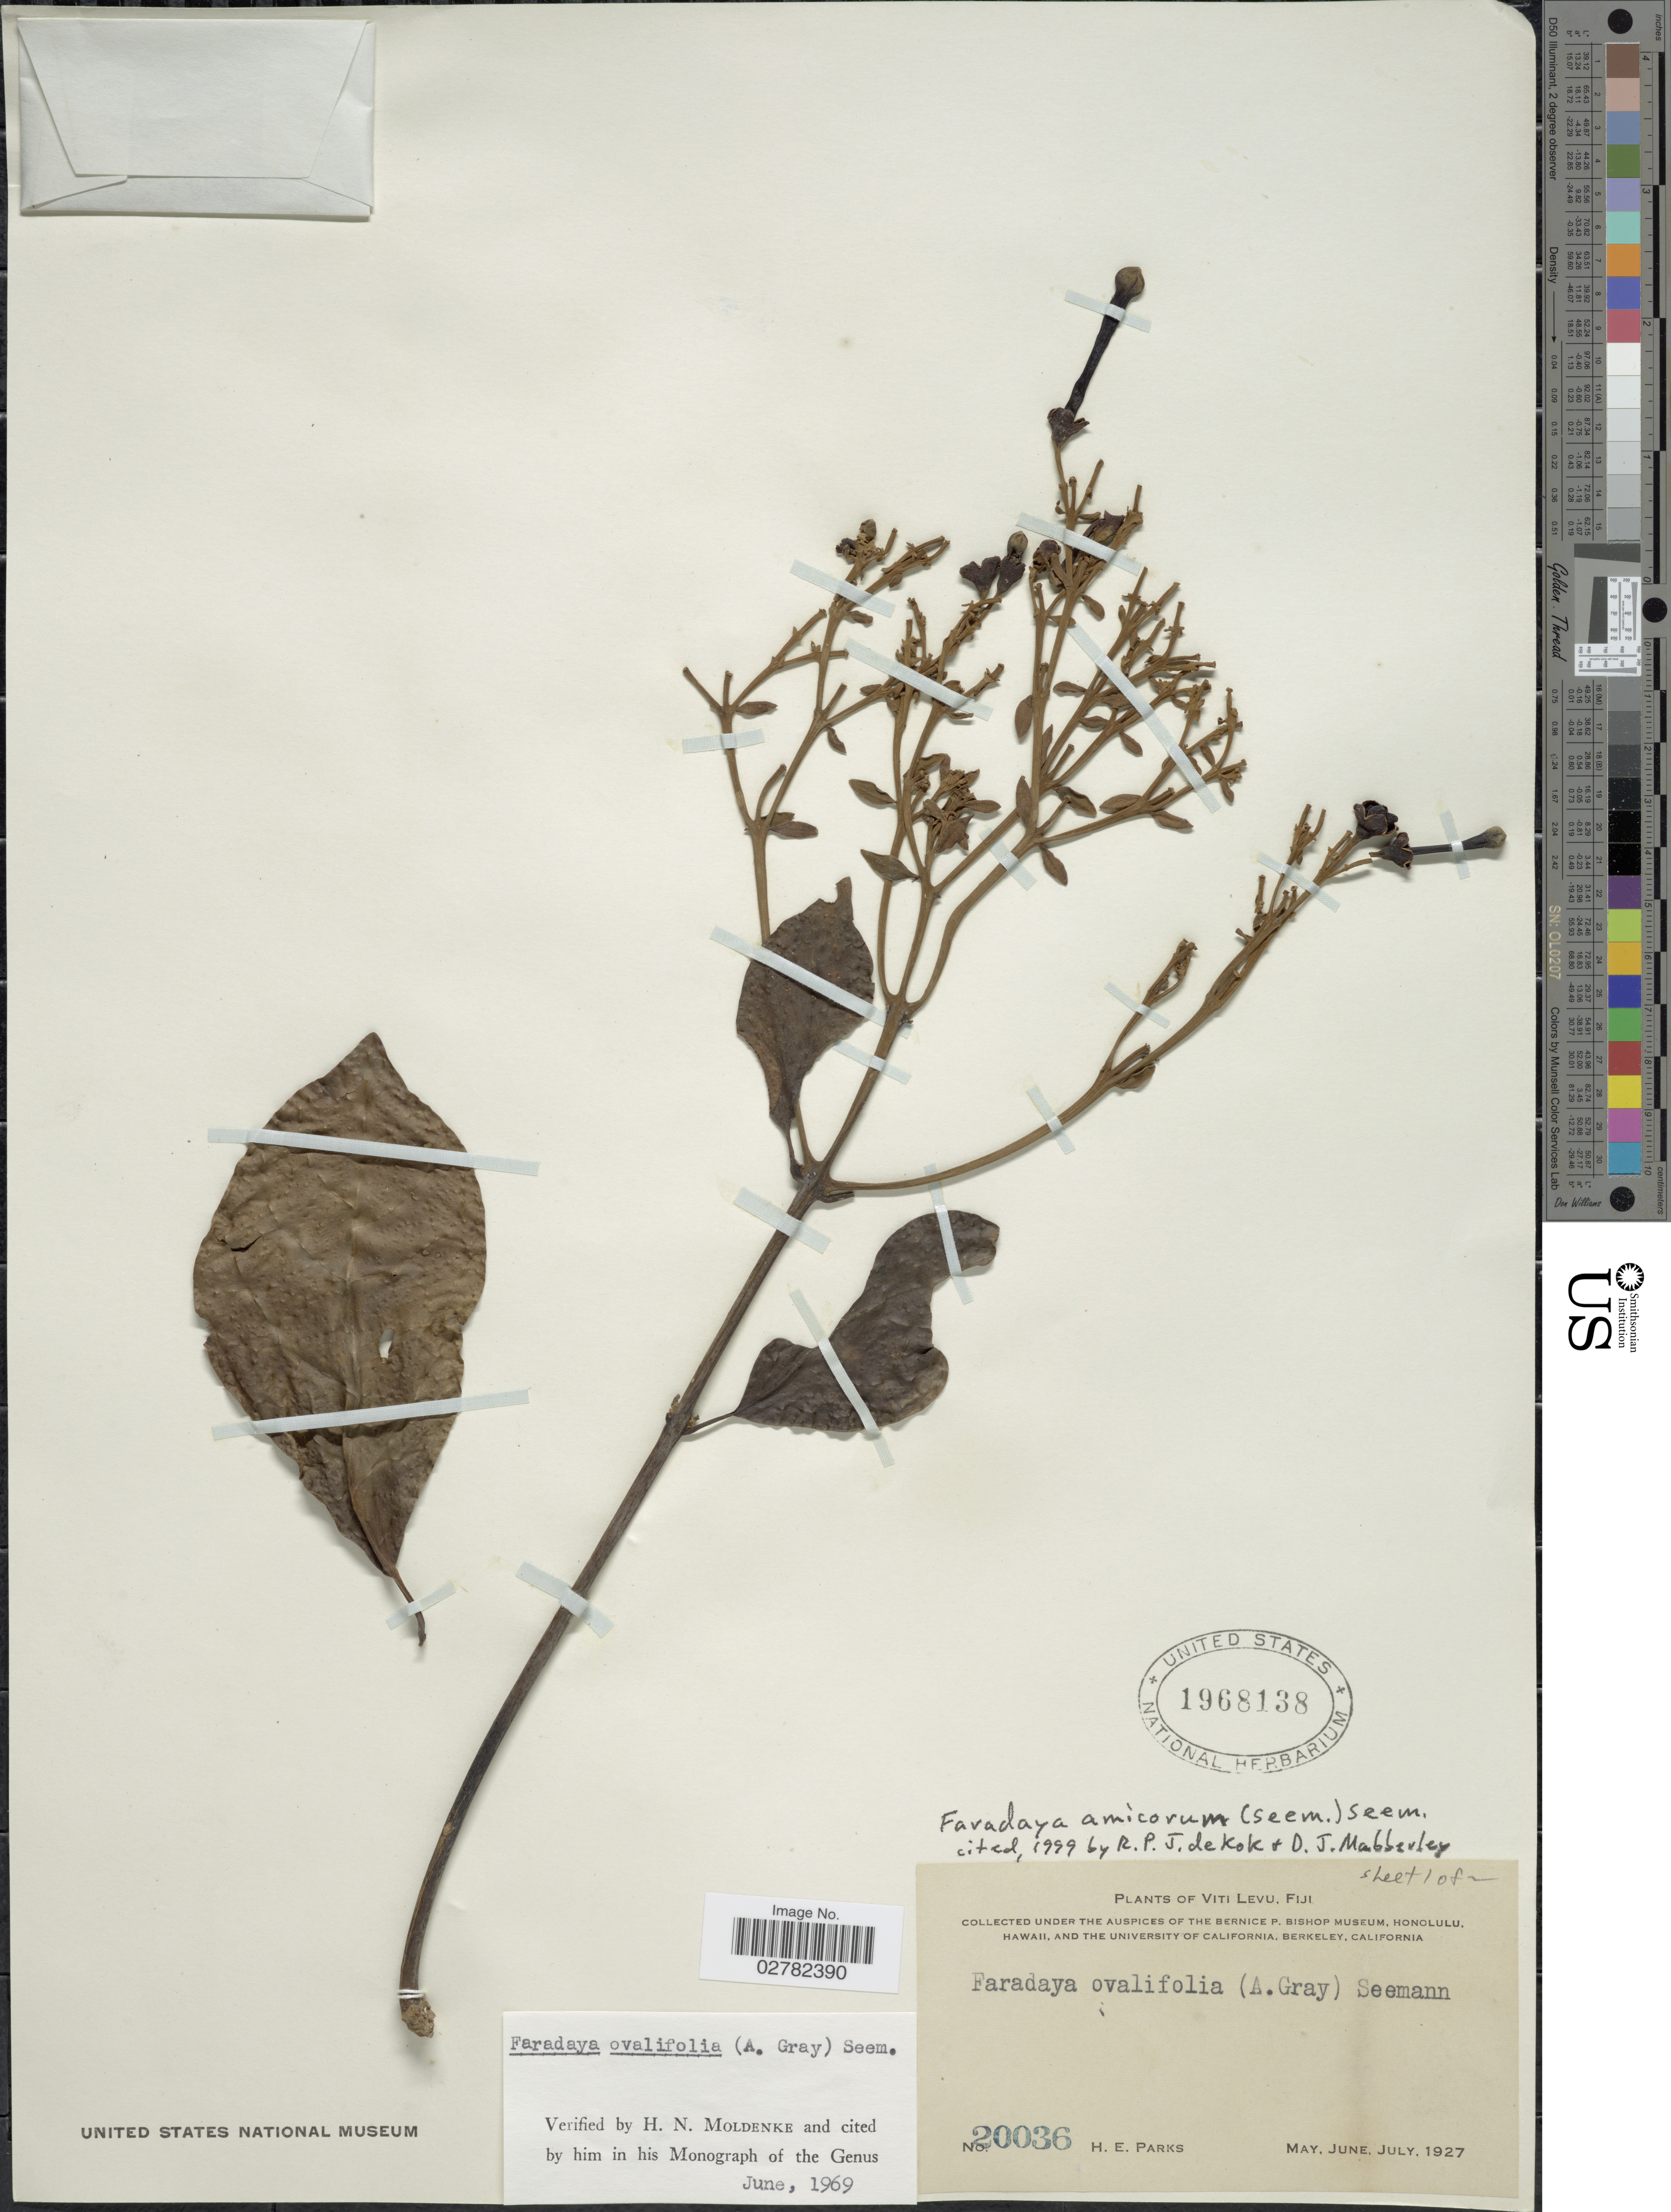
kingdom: Plantae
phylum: Tracheophyta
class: Magnoliopsida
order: Lamiales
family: Lamiaceae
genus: Faradaya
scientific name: Faradaya amicorum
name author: (Seem.) Seem.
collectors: H. E. Parks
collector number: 20036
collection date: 1927-05/1927-07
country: Fiji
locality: Viti Levu.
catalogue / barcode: US 1968138